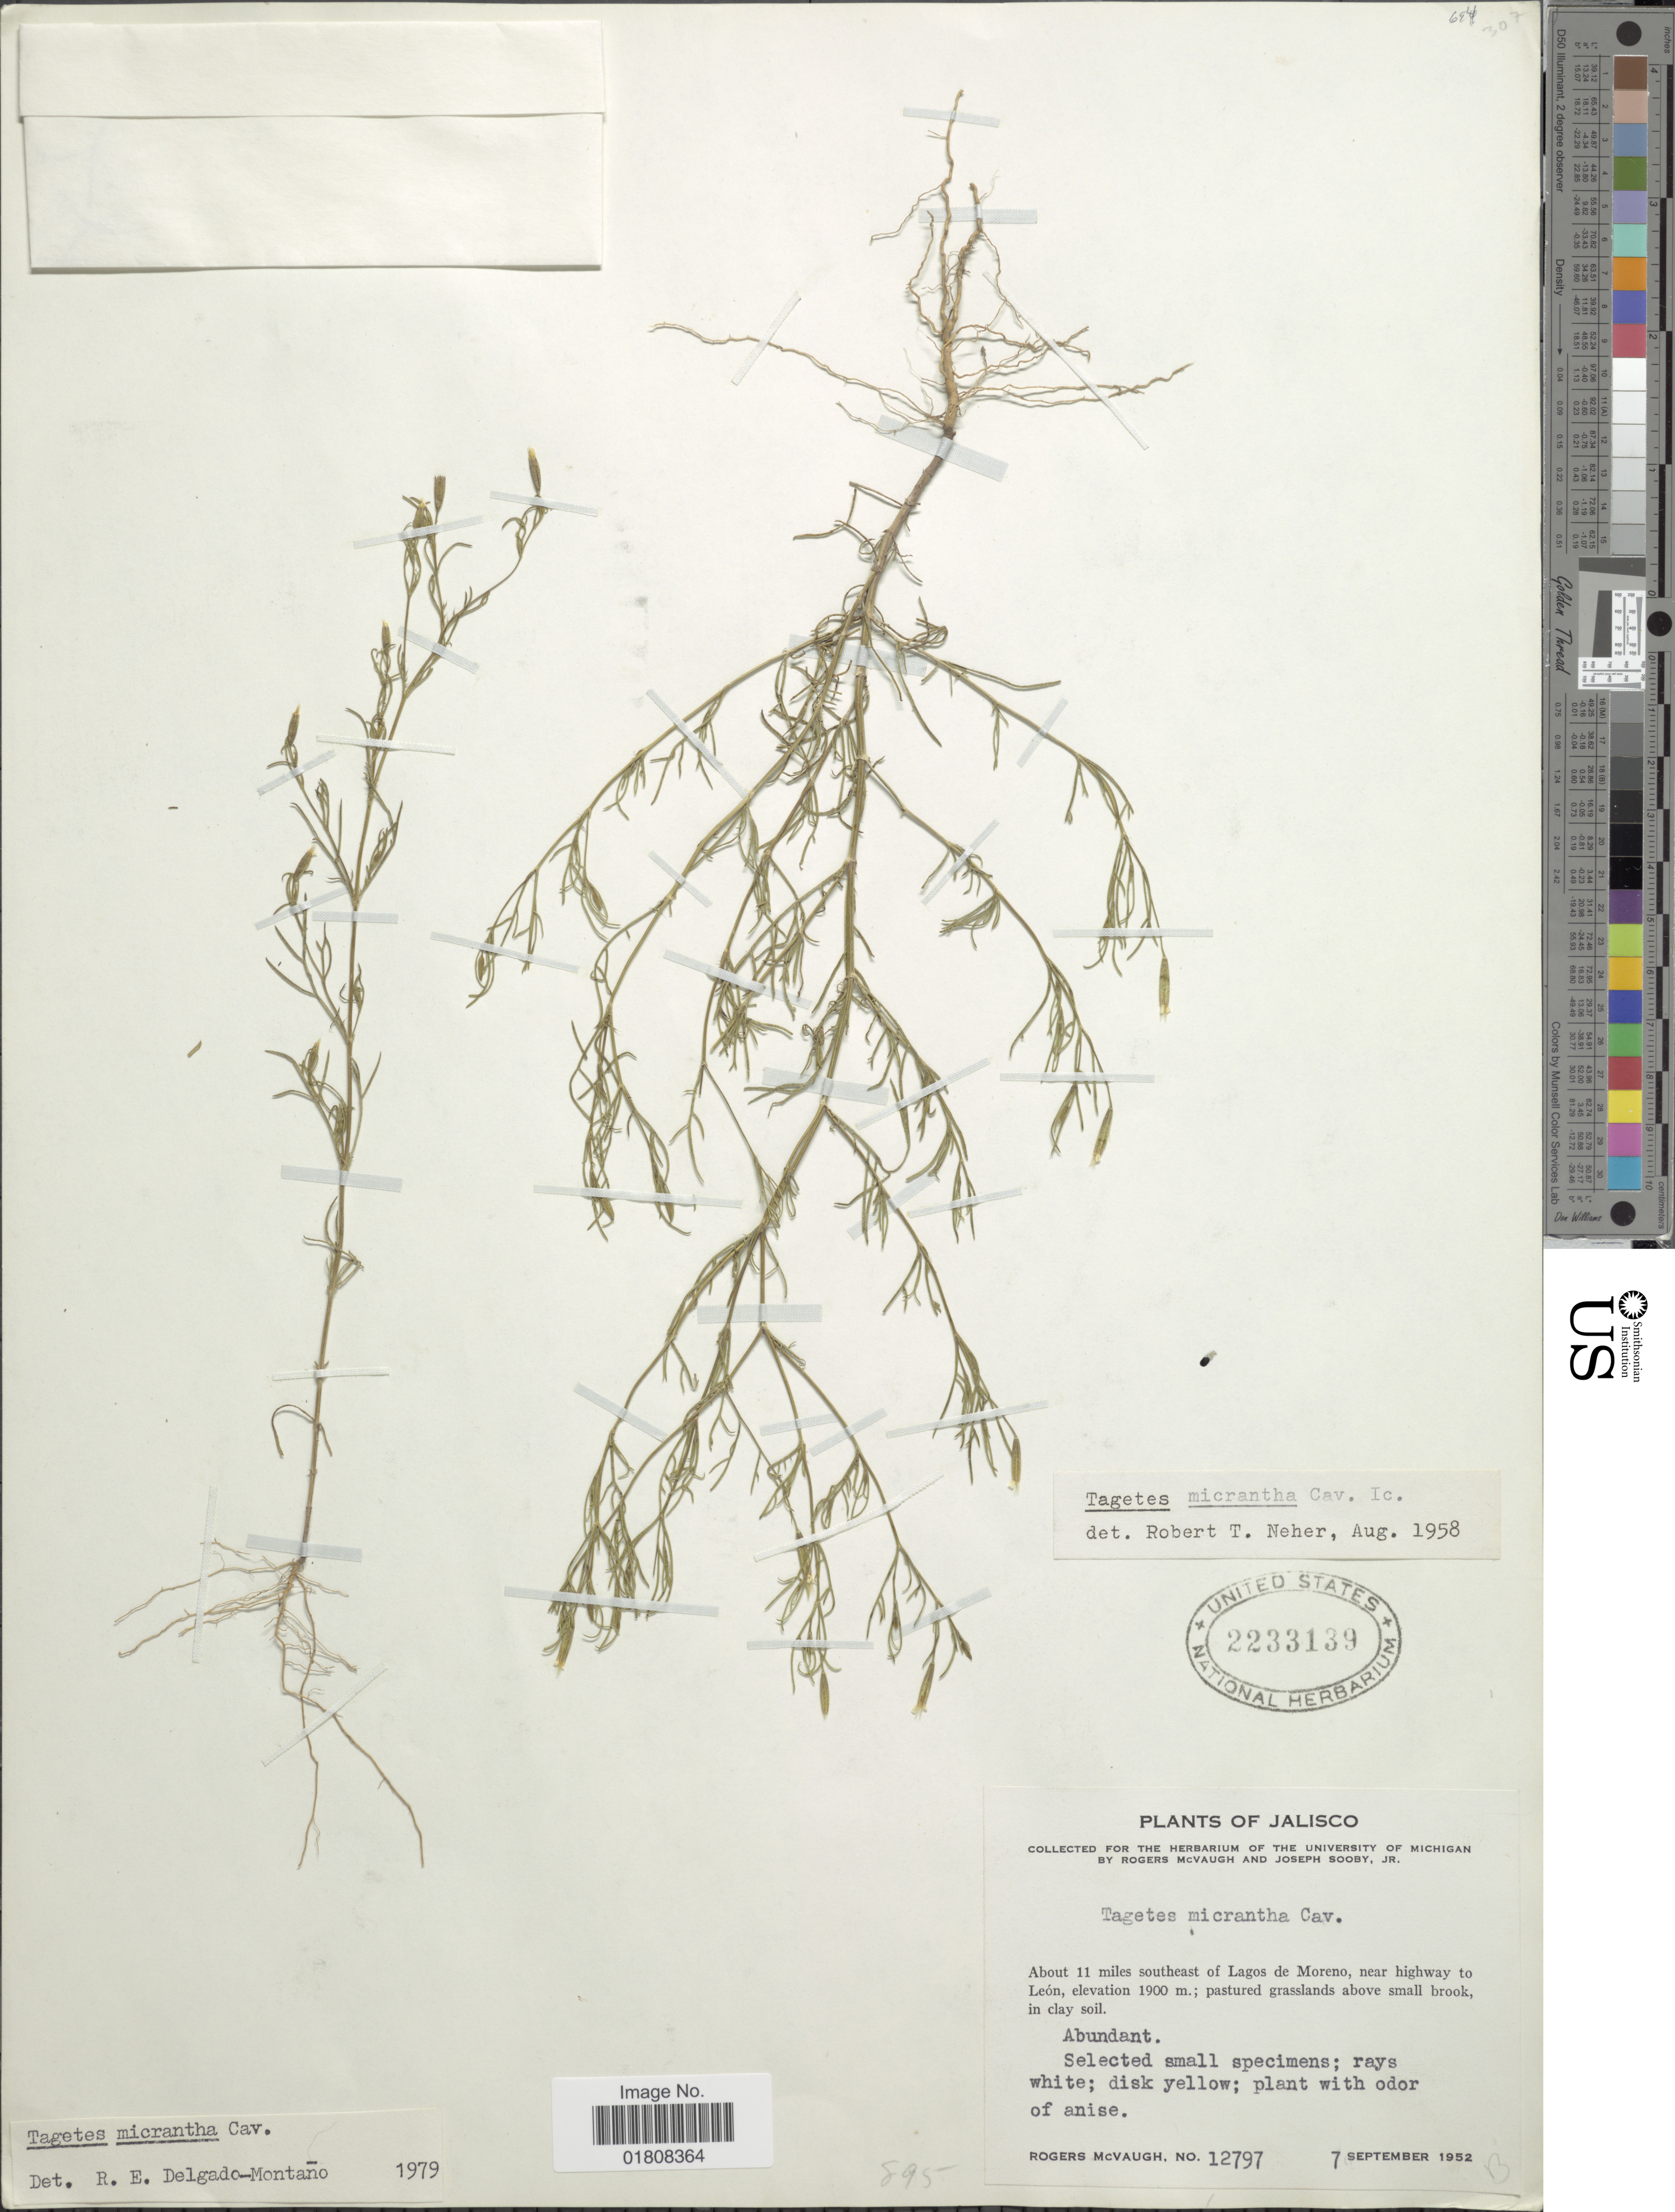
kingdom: Plantae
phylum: Tracheophyta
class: Magnoliopsida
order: Asterales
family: Asteraceae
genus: Tagetes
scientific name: Tagetes micrantha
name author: Cav.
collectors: R. McVaugh & J. Sooby Jr.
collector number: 12797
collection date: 1952-09-07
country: Mexico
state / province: Jalisco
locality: About 11 miles southeast of Lagos de Moreno, near highway to Leon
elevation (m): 1900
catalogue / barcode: US 2233139